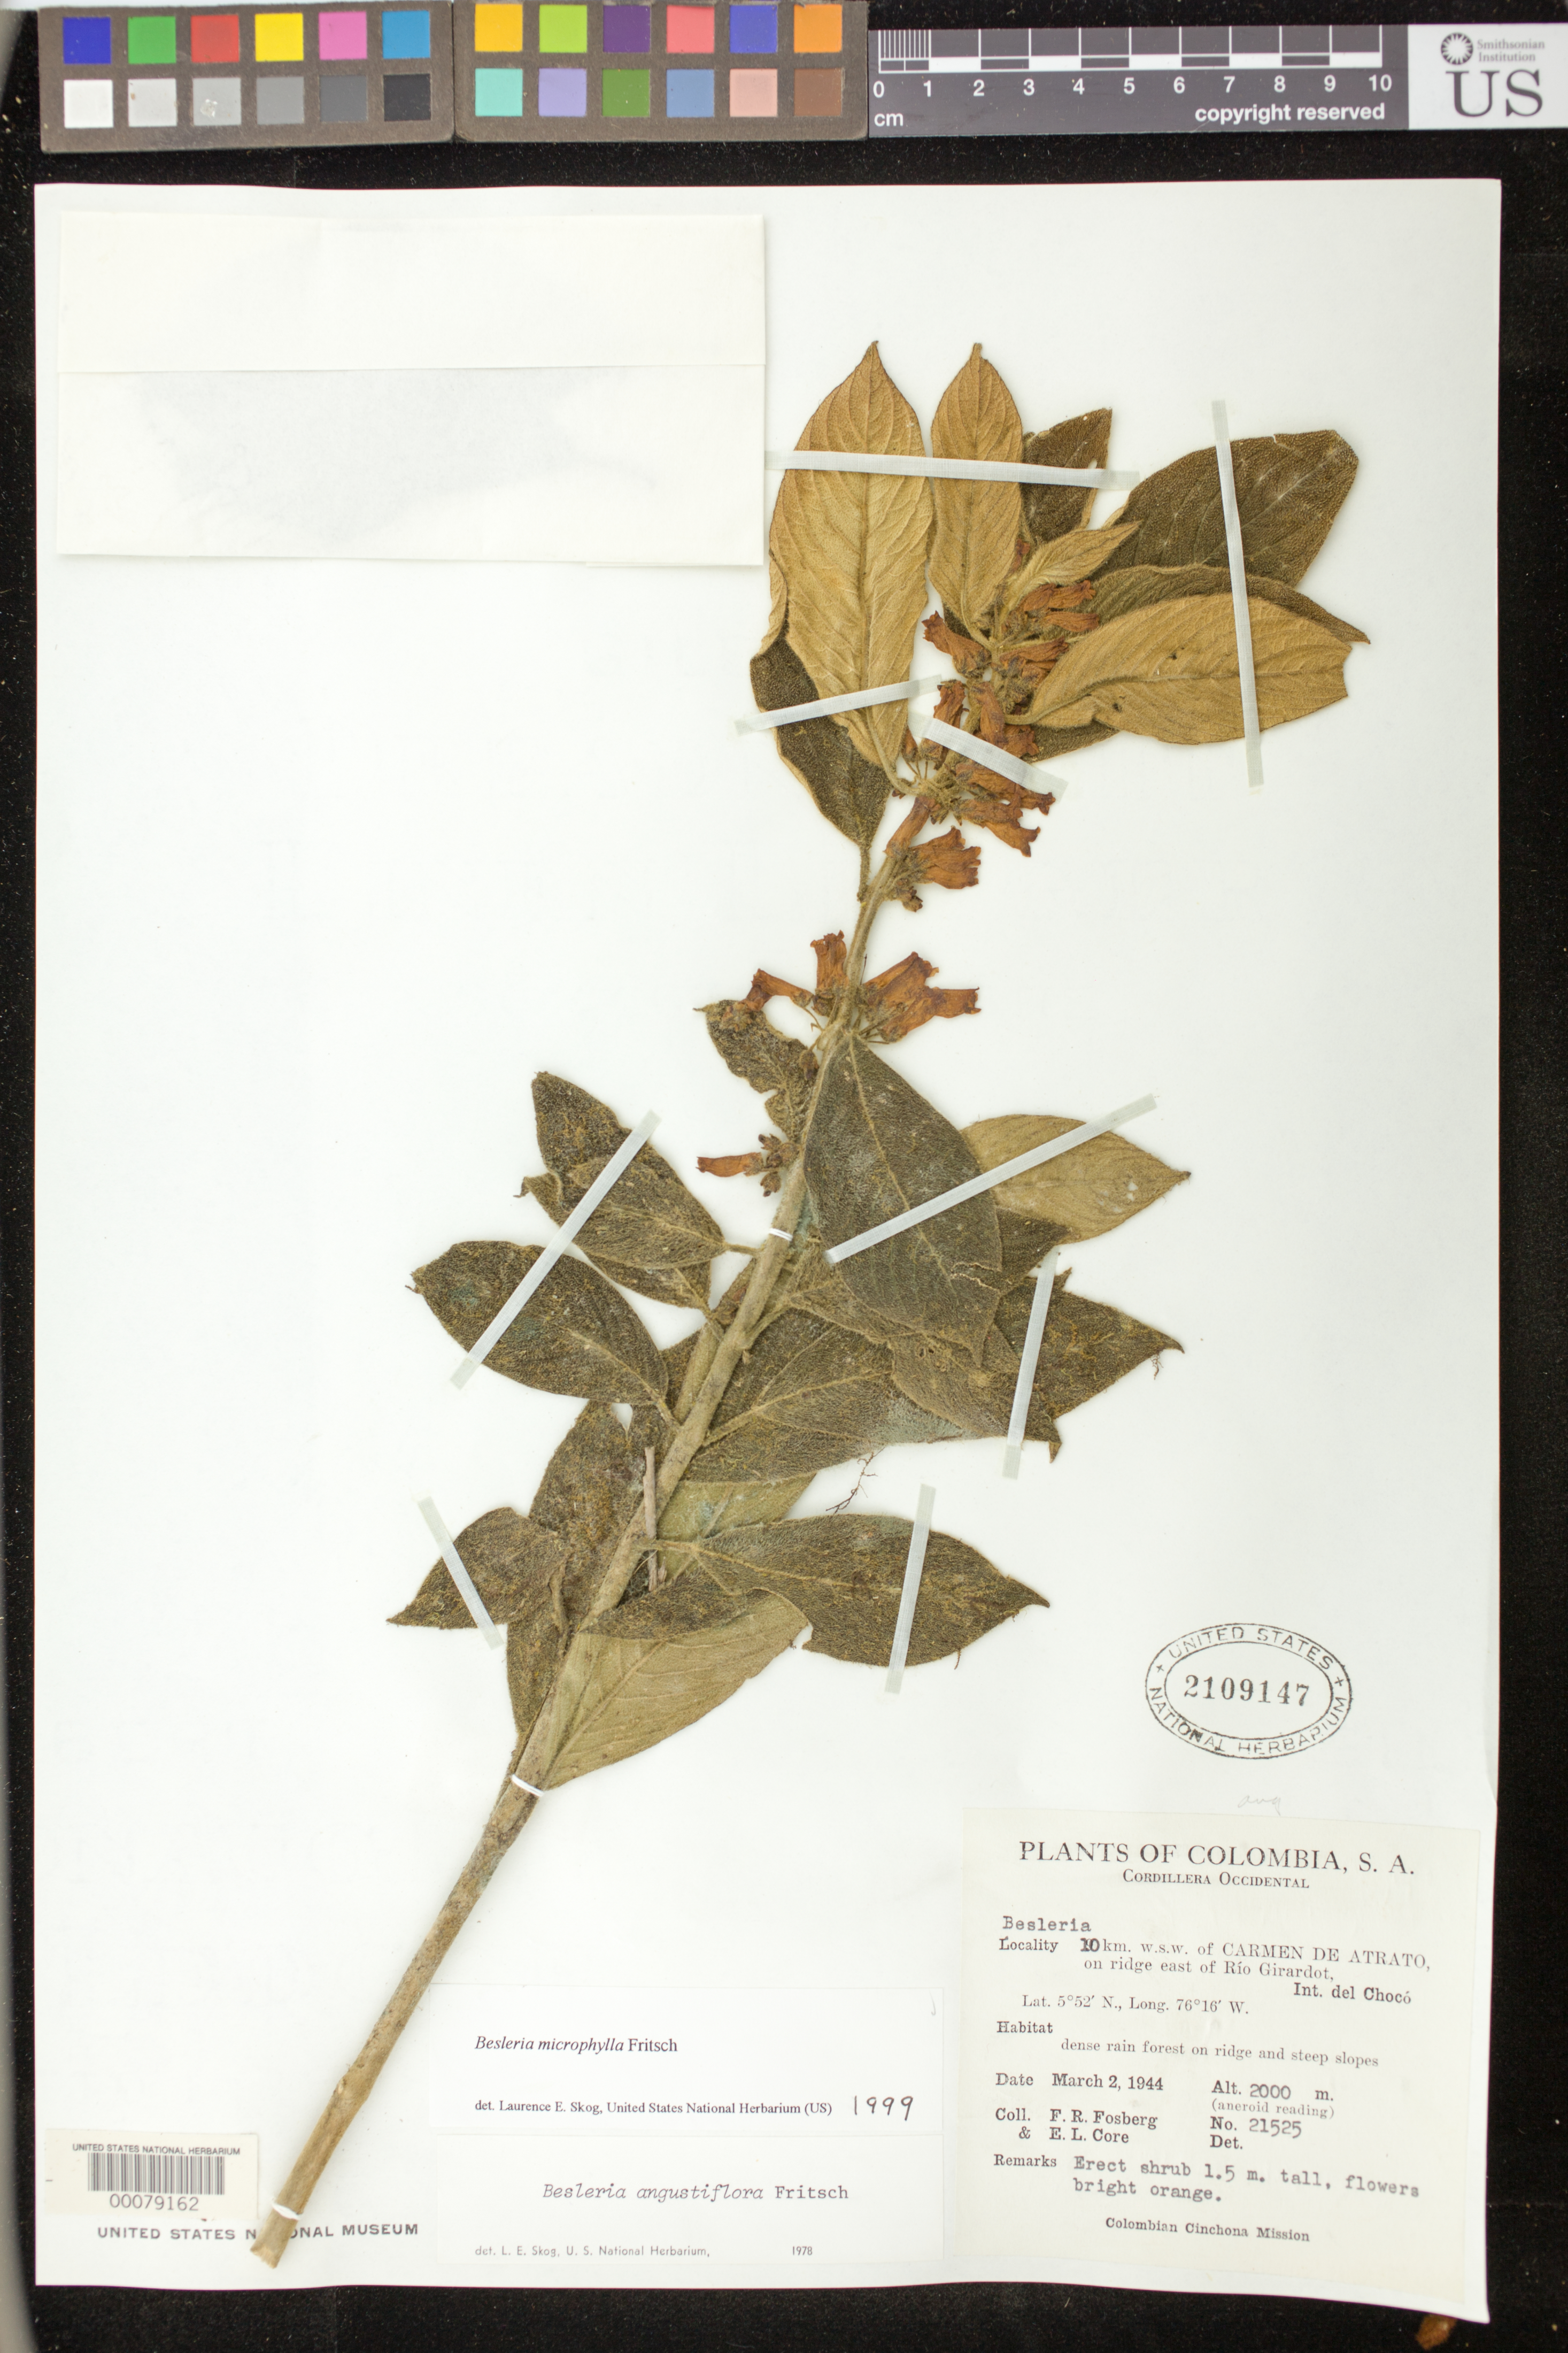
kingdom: Plantae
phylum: Tracheophyta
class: Magnoliopsida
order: Lamiales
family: Gesneriaceae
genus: Besleria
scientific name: Besleria microphylla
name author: Fritsch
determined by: Skog, Laurence E.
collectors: F. R. Fosberg & E. L. Core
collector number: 21525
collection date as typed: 02 Mar 1944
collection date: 1944-03-02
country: Colombia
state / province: Chocó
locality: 10 km WSW of Carmen de Atrato, on ridge E of Río Girardot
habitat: Dense rain forest on ridge and steep slopes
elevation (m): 2000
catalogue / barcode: US 2109147